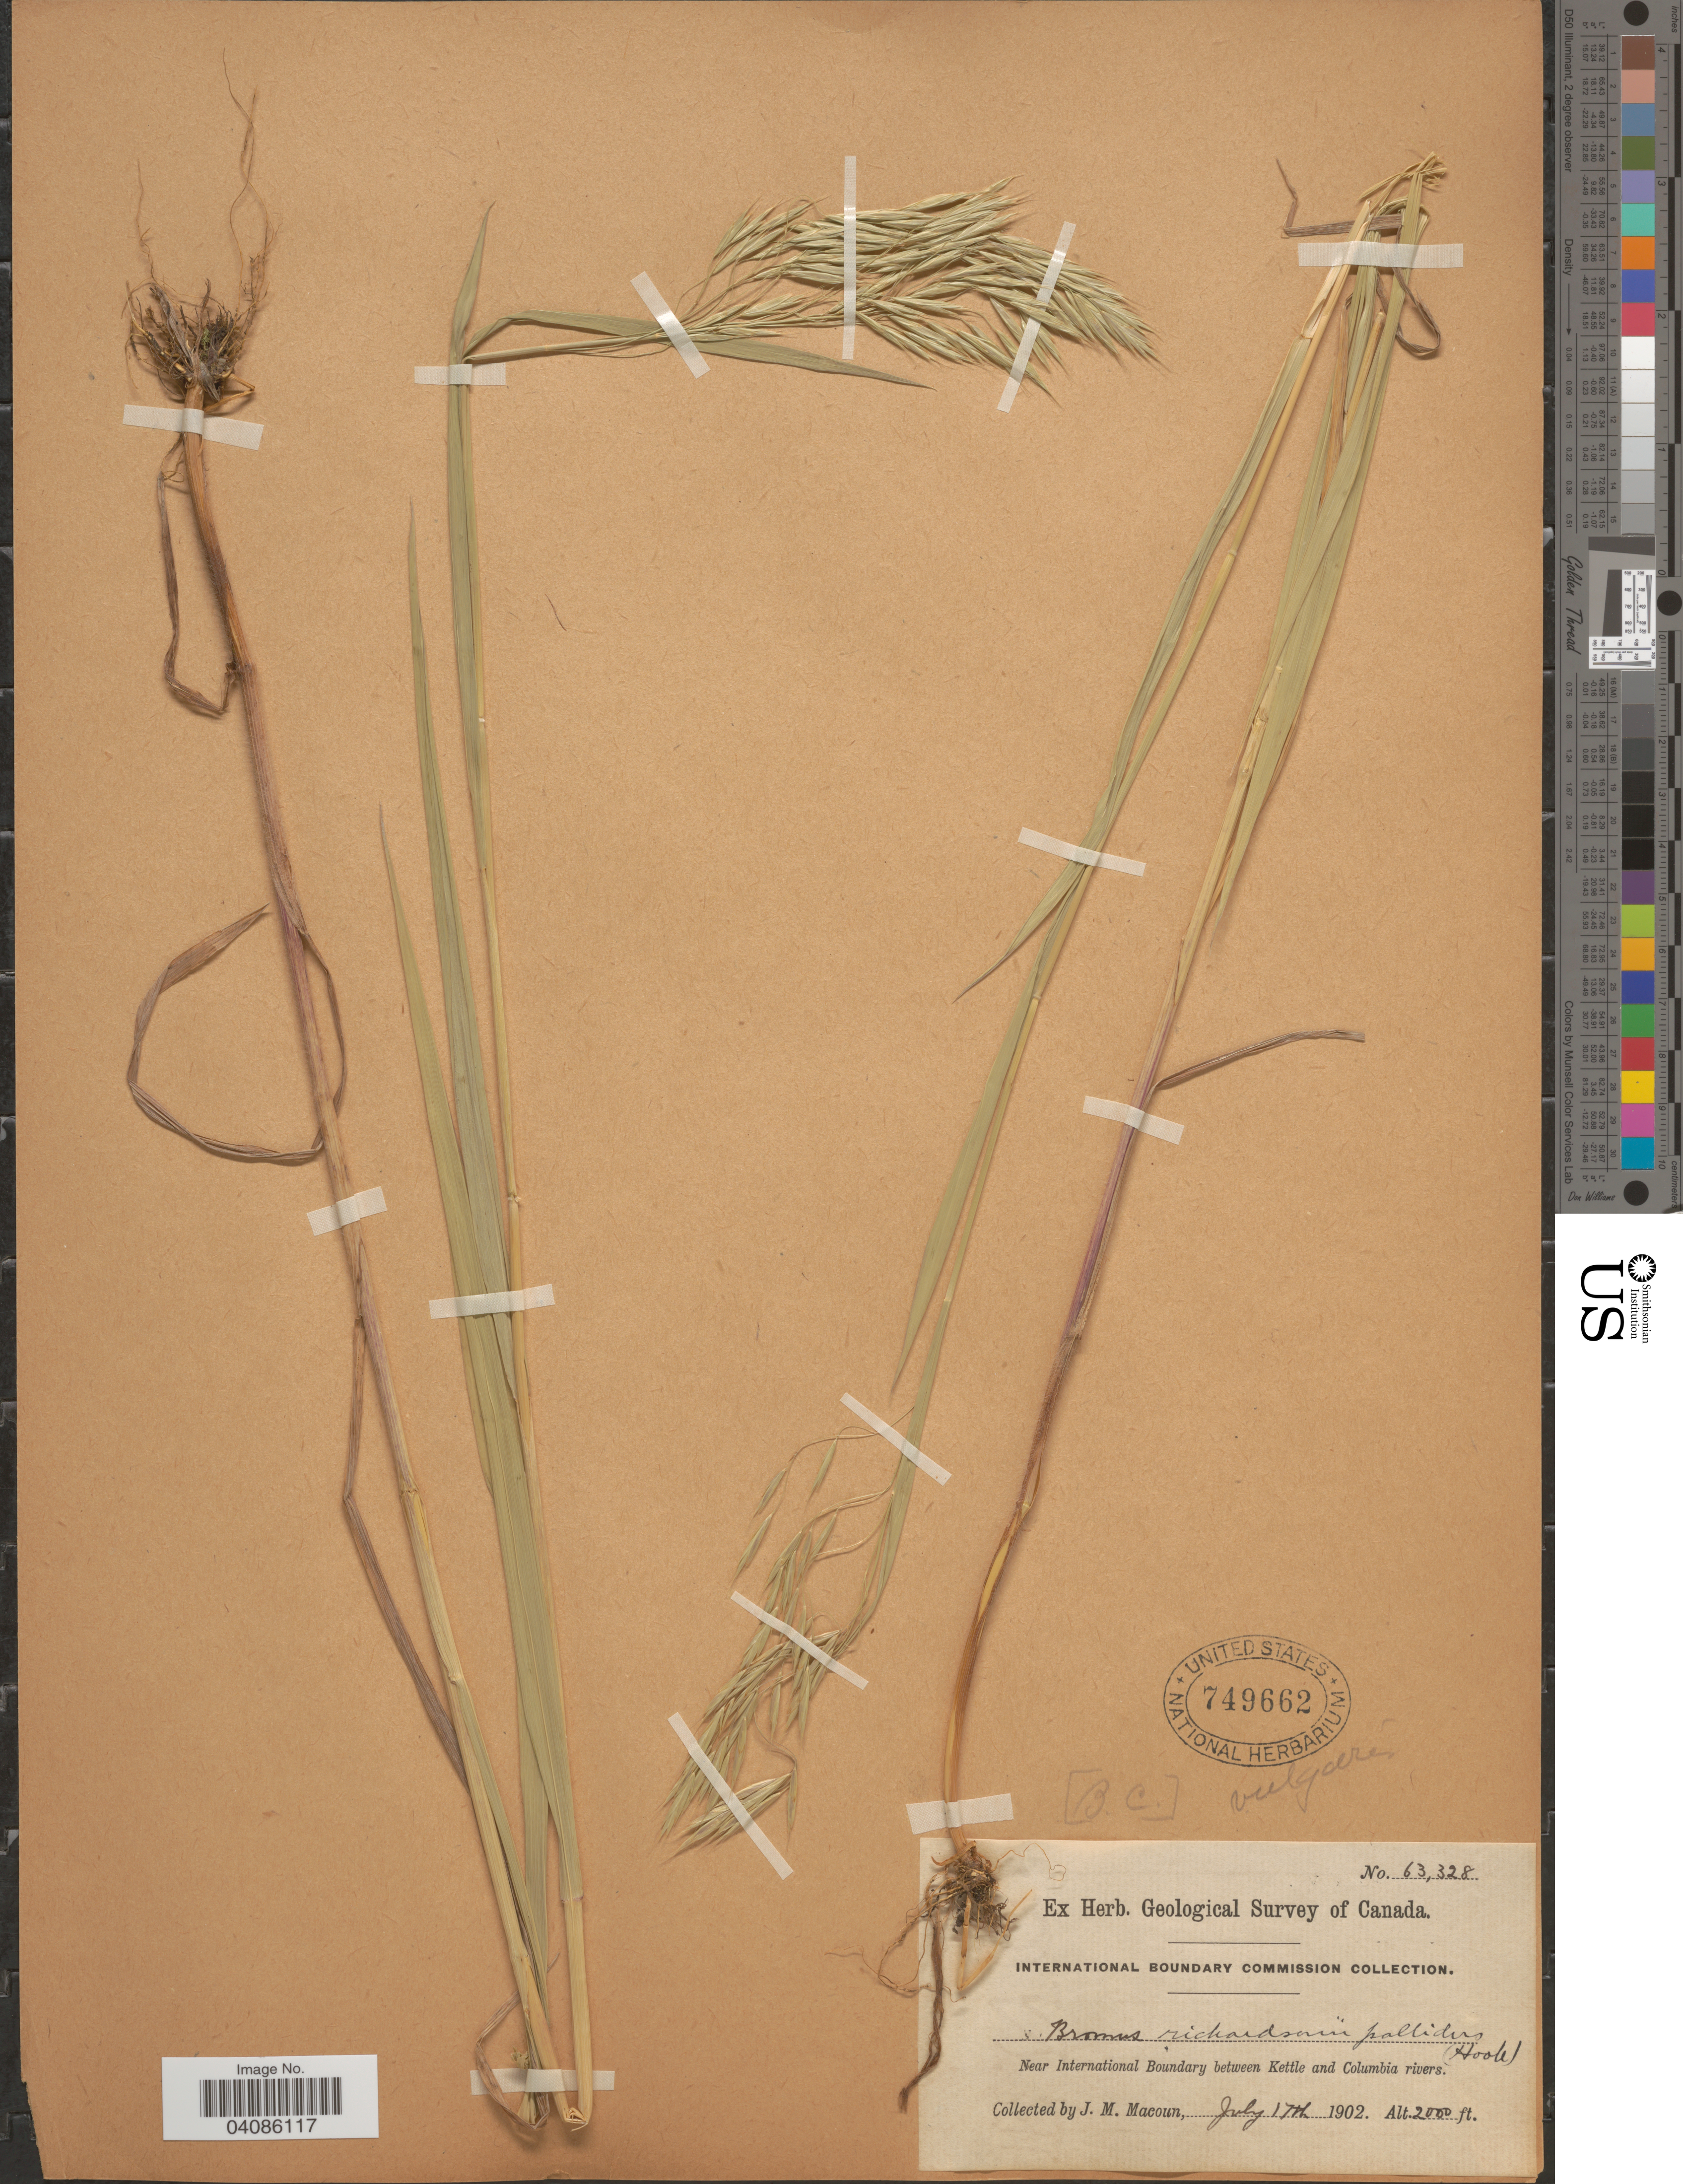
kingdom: Plantae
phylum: Tracheophyta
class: Liliopsida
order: Poales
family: Poaceae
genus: Bromus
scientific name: Bromus vulgaris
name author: (Hook.) Shear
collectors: J. M. Macoun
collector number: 63328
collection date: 1902-07-17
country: Canada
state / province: British Columbia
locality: Geological Survey of Canada. Near International Boundary between Kettle and Columbia rivers.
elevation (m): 610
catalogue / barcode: US 749662